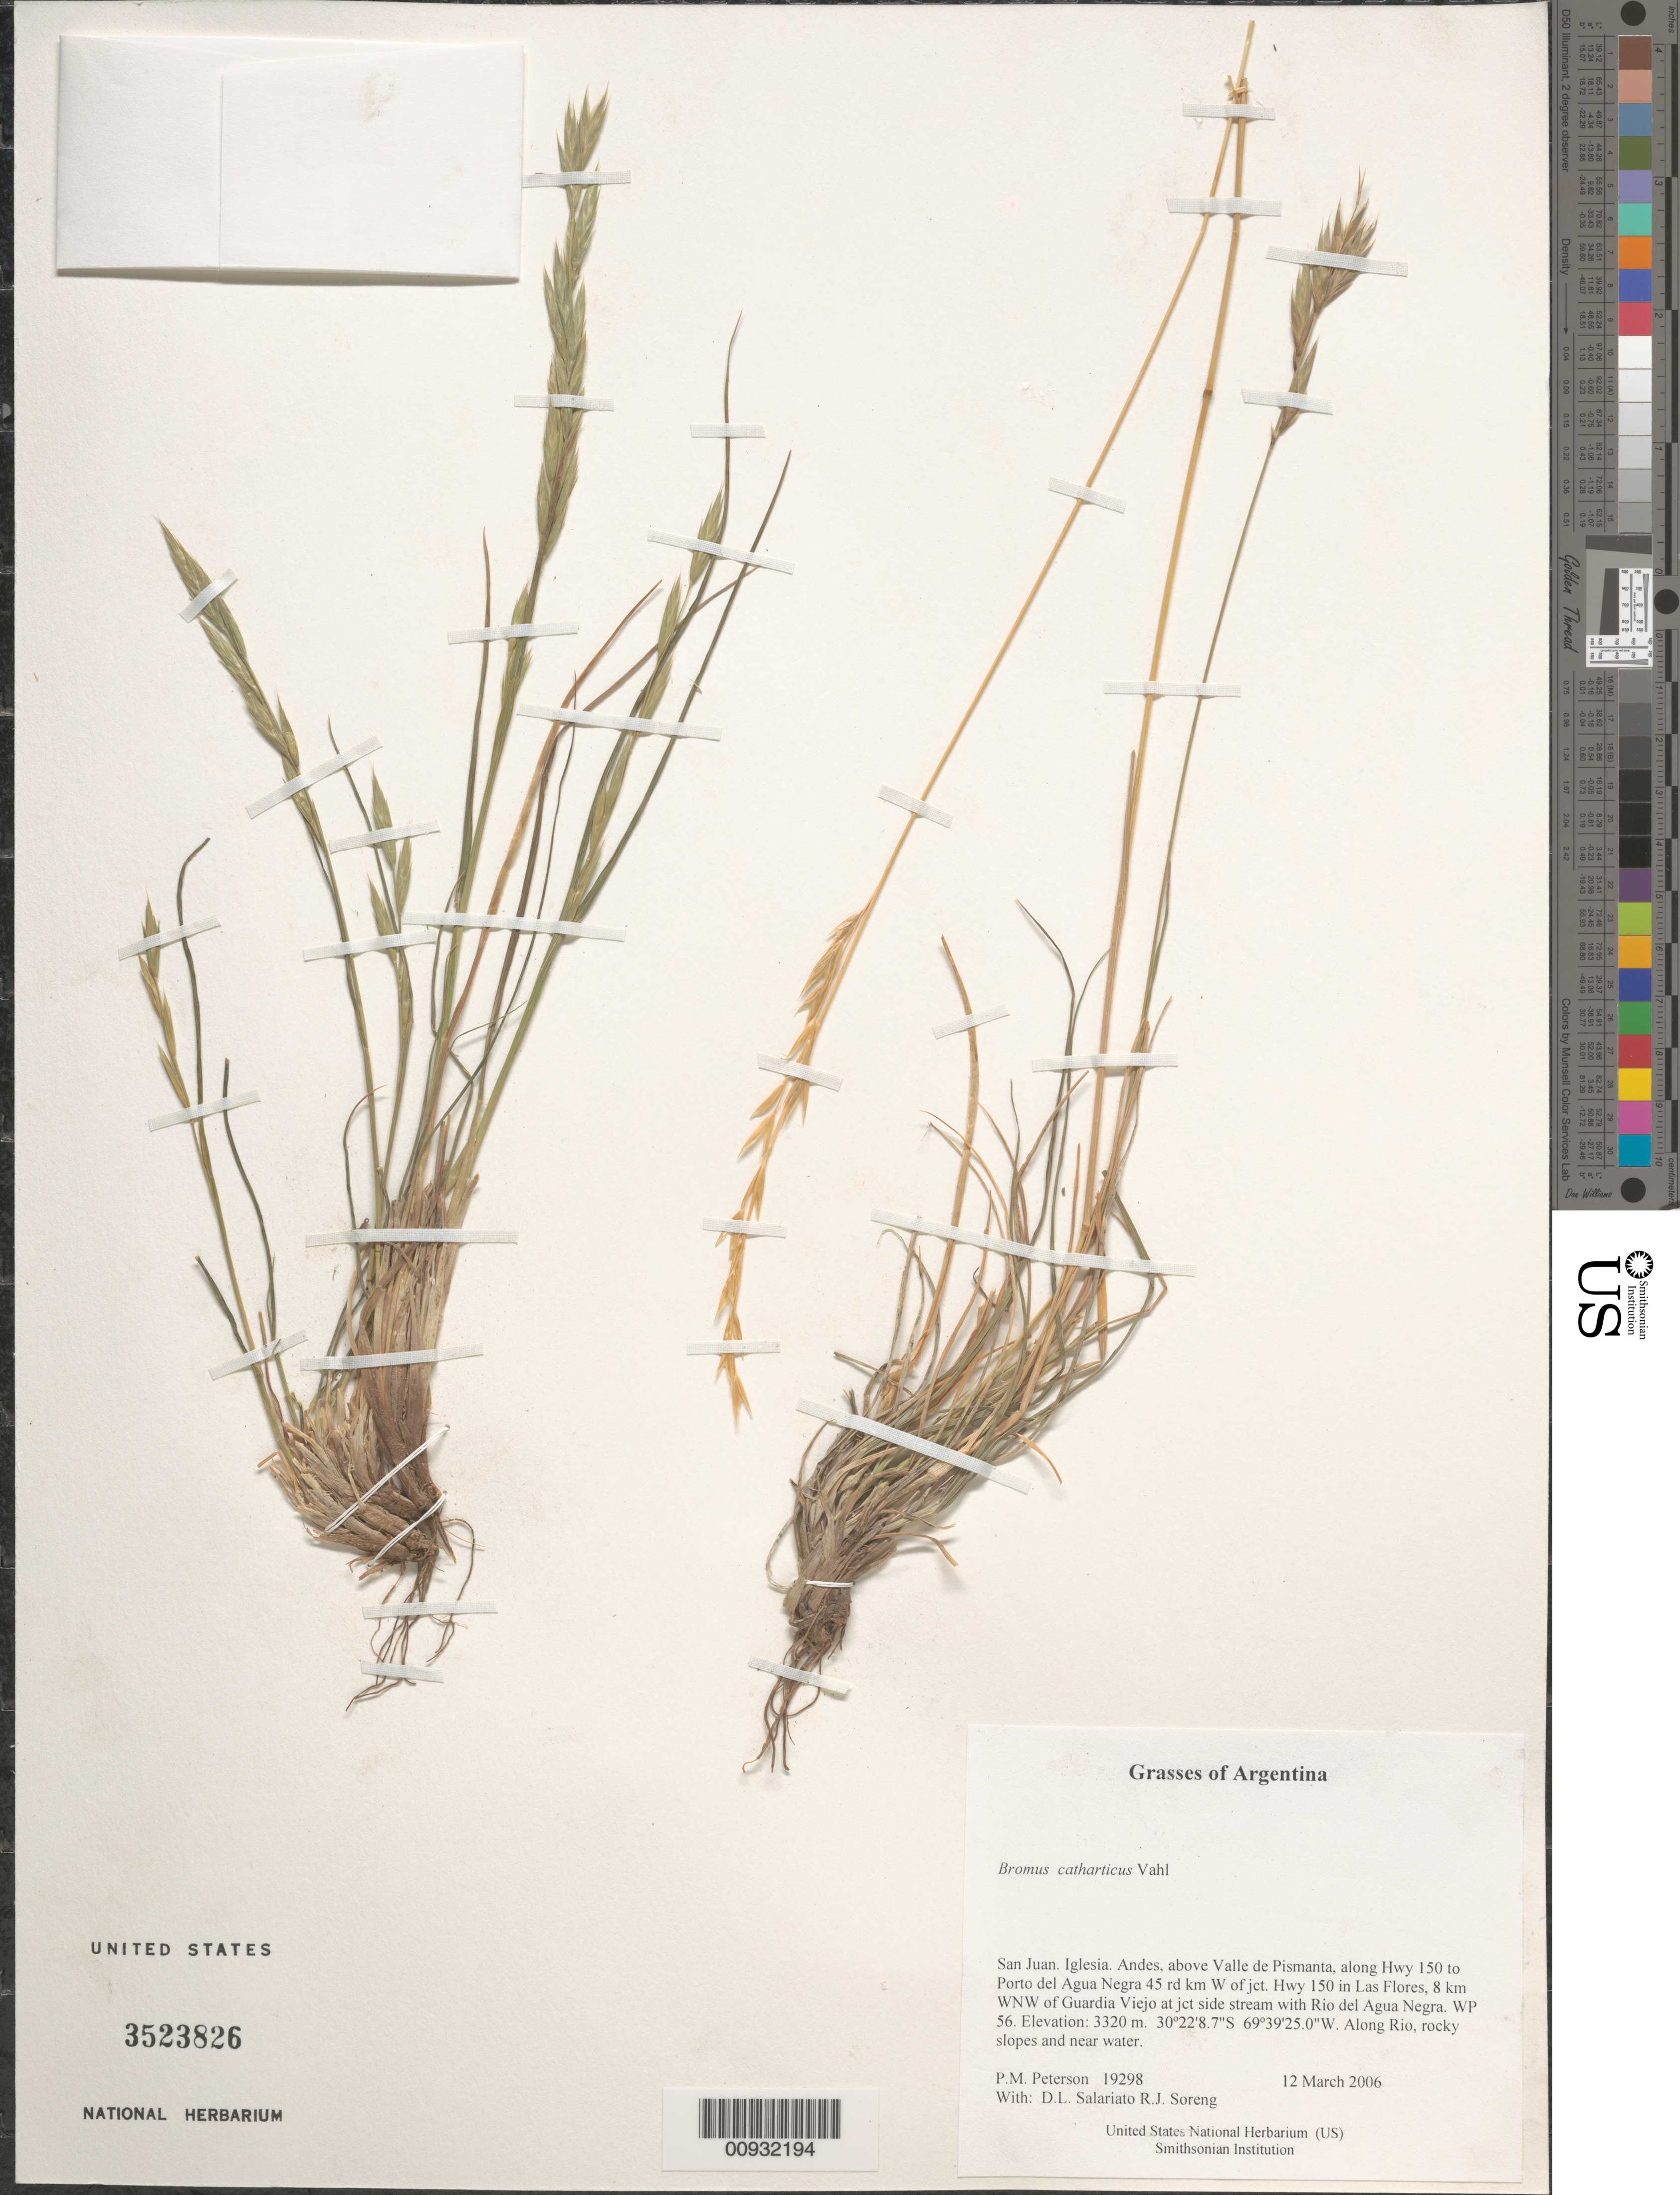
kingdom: Plantae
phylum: Tracheophyta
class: Liliopsida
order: Poales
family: Poaceae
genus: Bromus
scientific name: Bromus catharticus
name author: Vahl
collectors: P. M. Peterson, R. J. Soreng, D. Salariato & A. Panizza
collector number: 19298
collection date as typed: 12 Mar 2006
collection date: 2006-03-12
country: Argentina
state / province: San Juan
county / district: Iglesia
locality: Andes, above Valle de Pismanta, along Hwy 150 to Porto del Agua Negra 45 rd km W of jct. Hwy 150 in Las Flores, 8 km WNW of Guardia Viejo at jct side stream with Rio del Agua Negra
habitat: Along Rio, rocky slopes and near water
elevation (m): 3320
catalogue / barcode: US 3523826